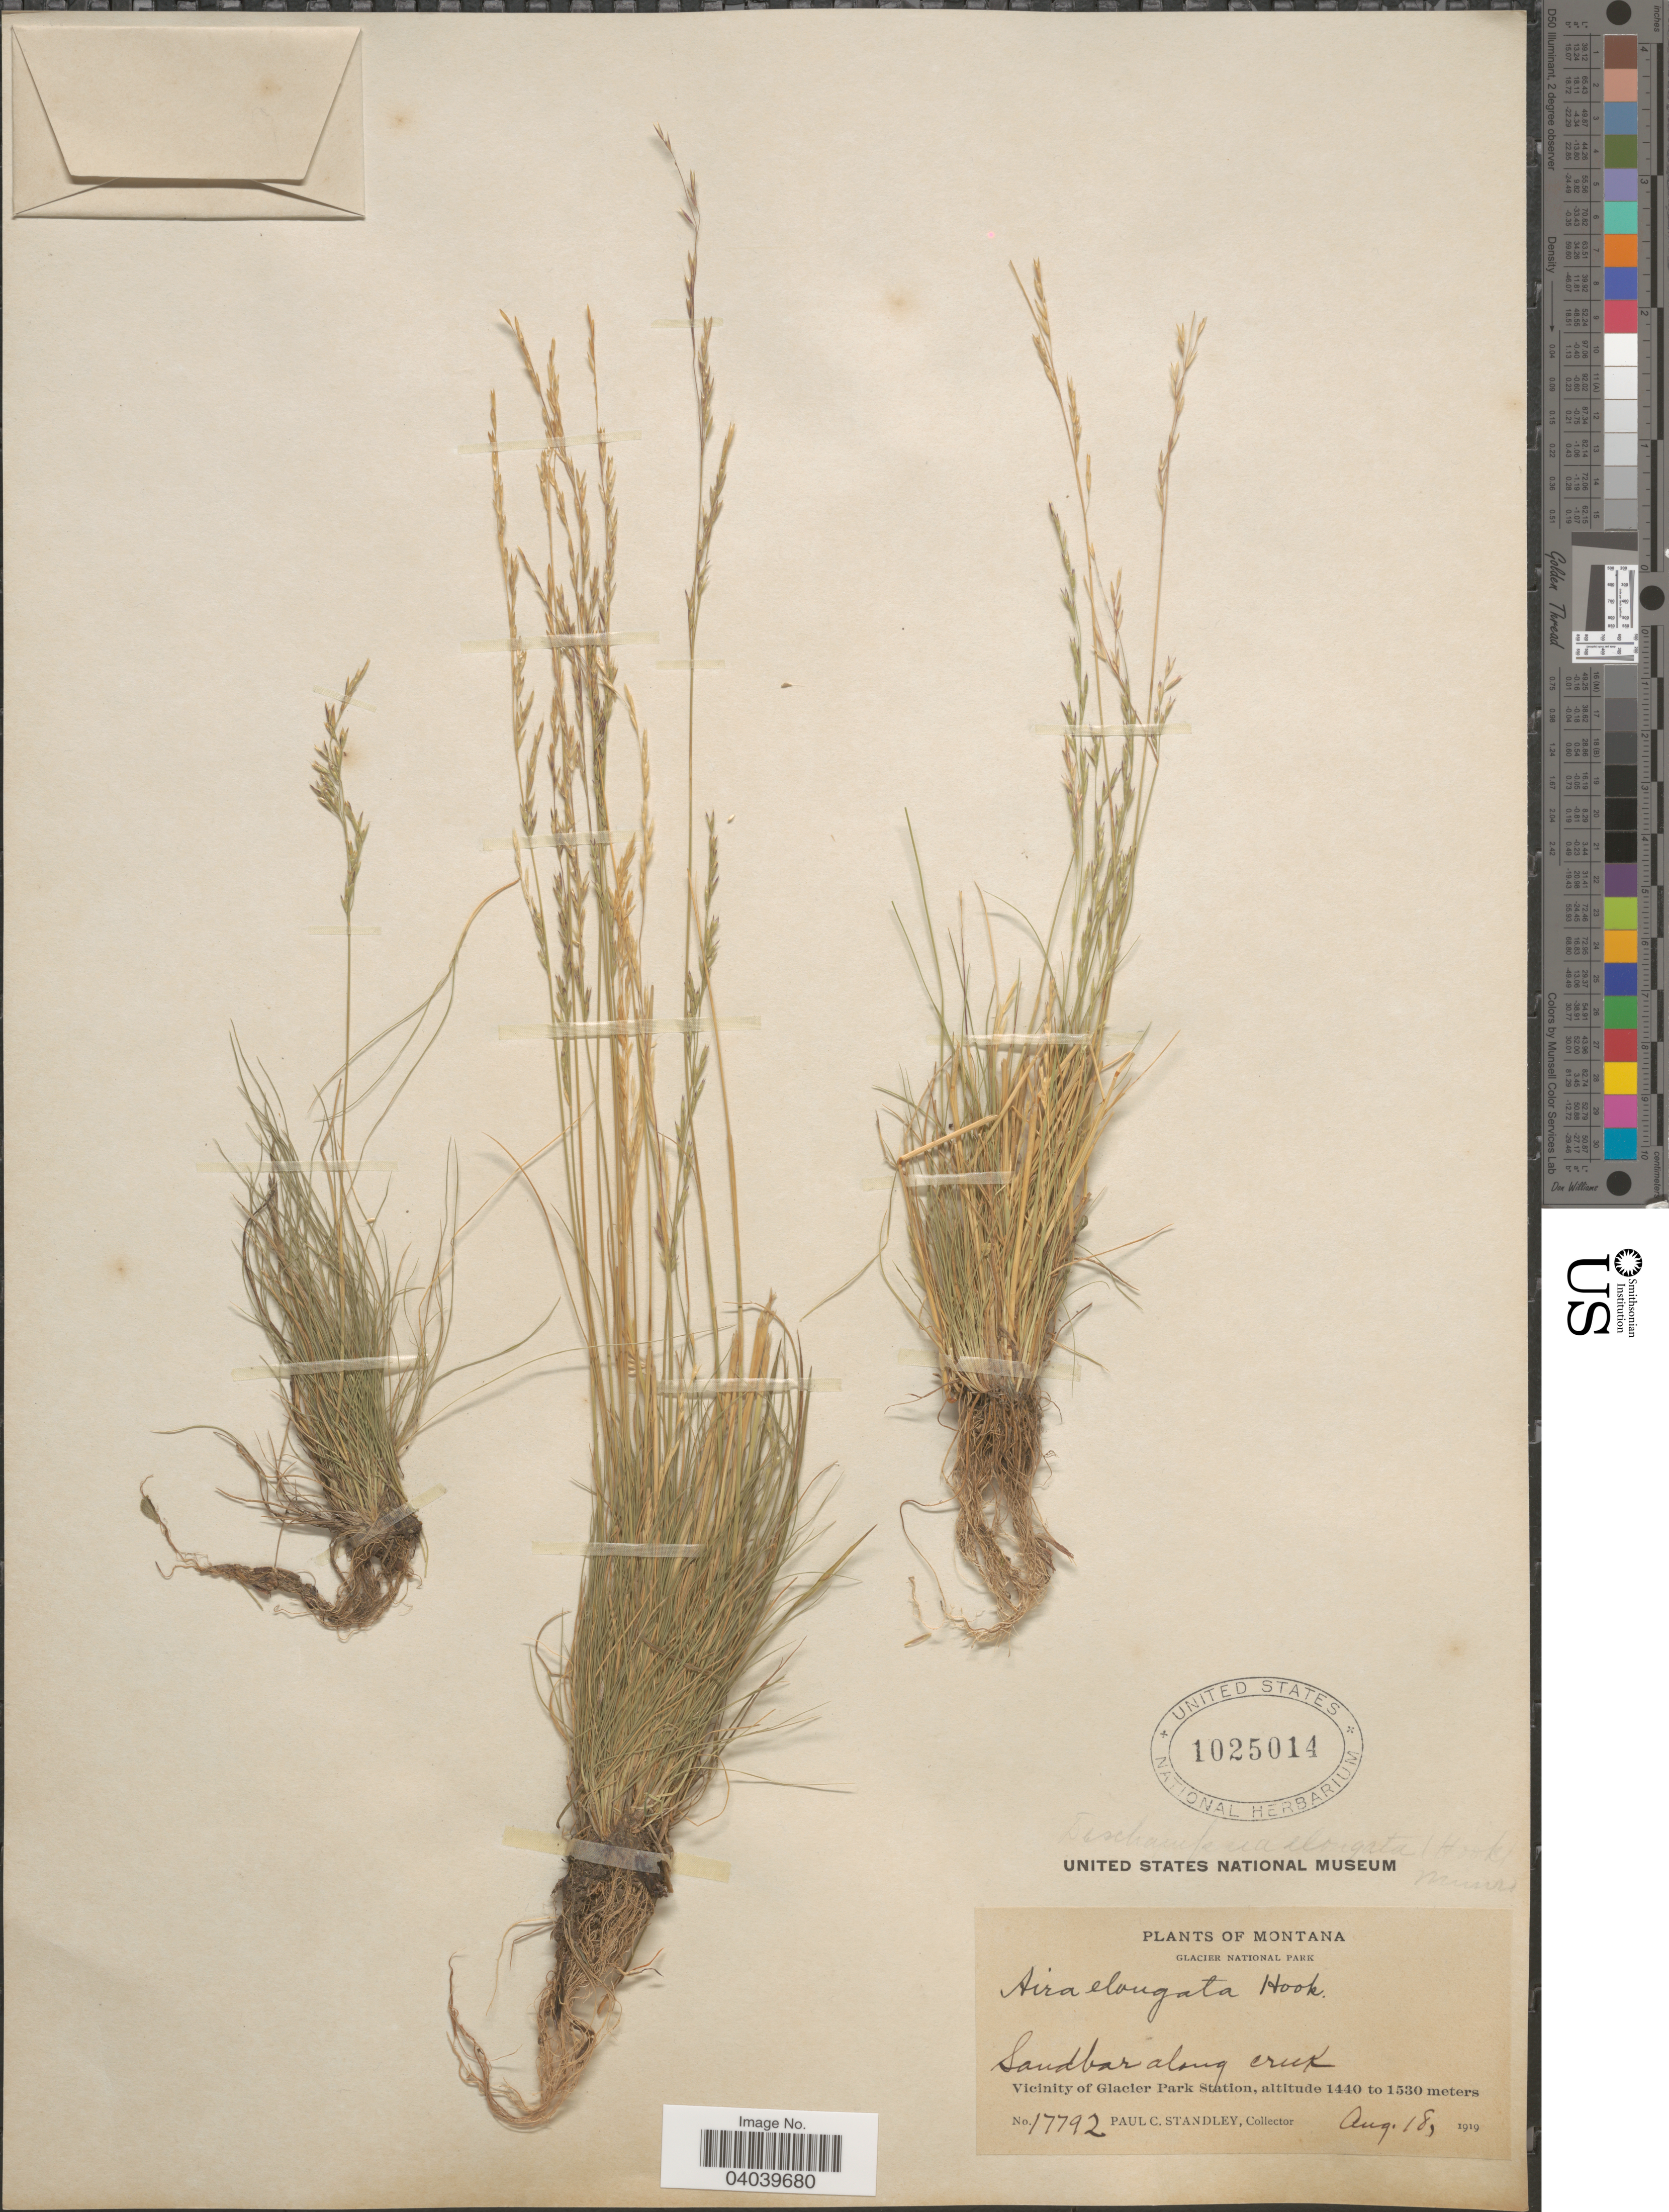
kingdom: Plantae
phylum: Tracheophyta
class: Liliopsida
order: Poales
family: Poaceae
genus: Deschampsia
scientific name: Deschampsia elongata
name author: (Hook.) Munro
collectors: P. C. Standley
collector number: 17792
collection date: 1919-08-18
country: United States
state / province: Montana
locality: Glacier National Park. Sandbar along creek. Vicinity of Glacier Park Station.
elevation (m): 1440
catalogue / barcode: US 1025014